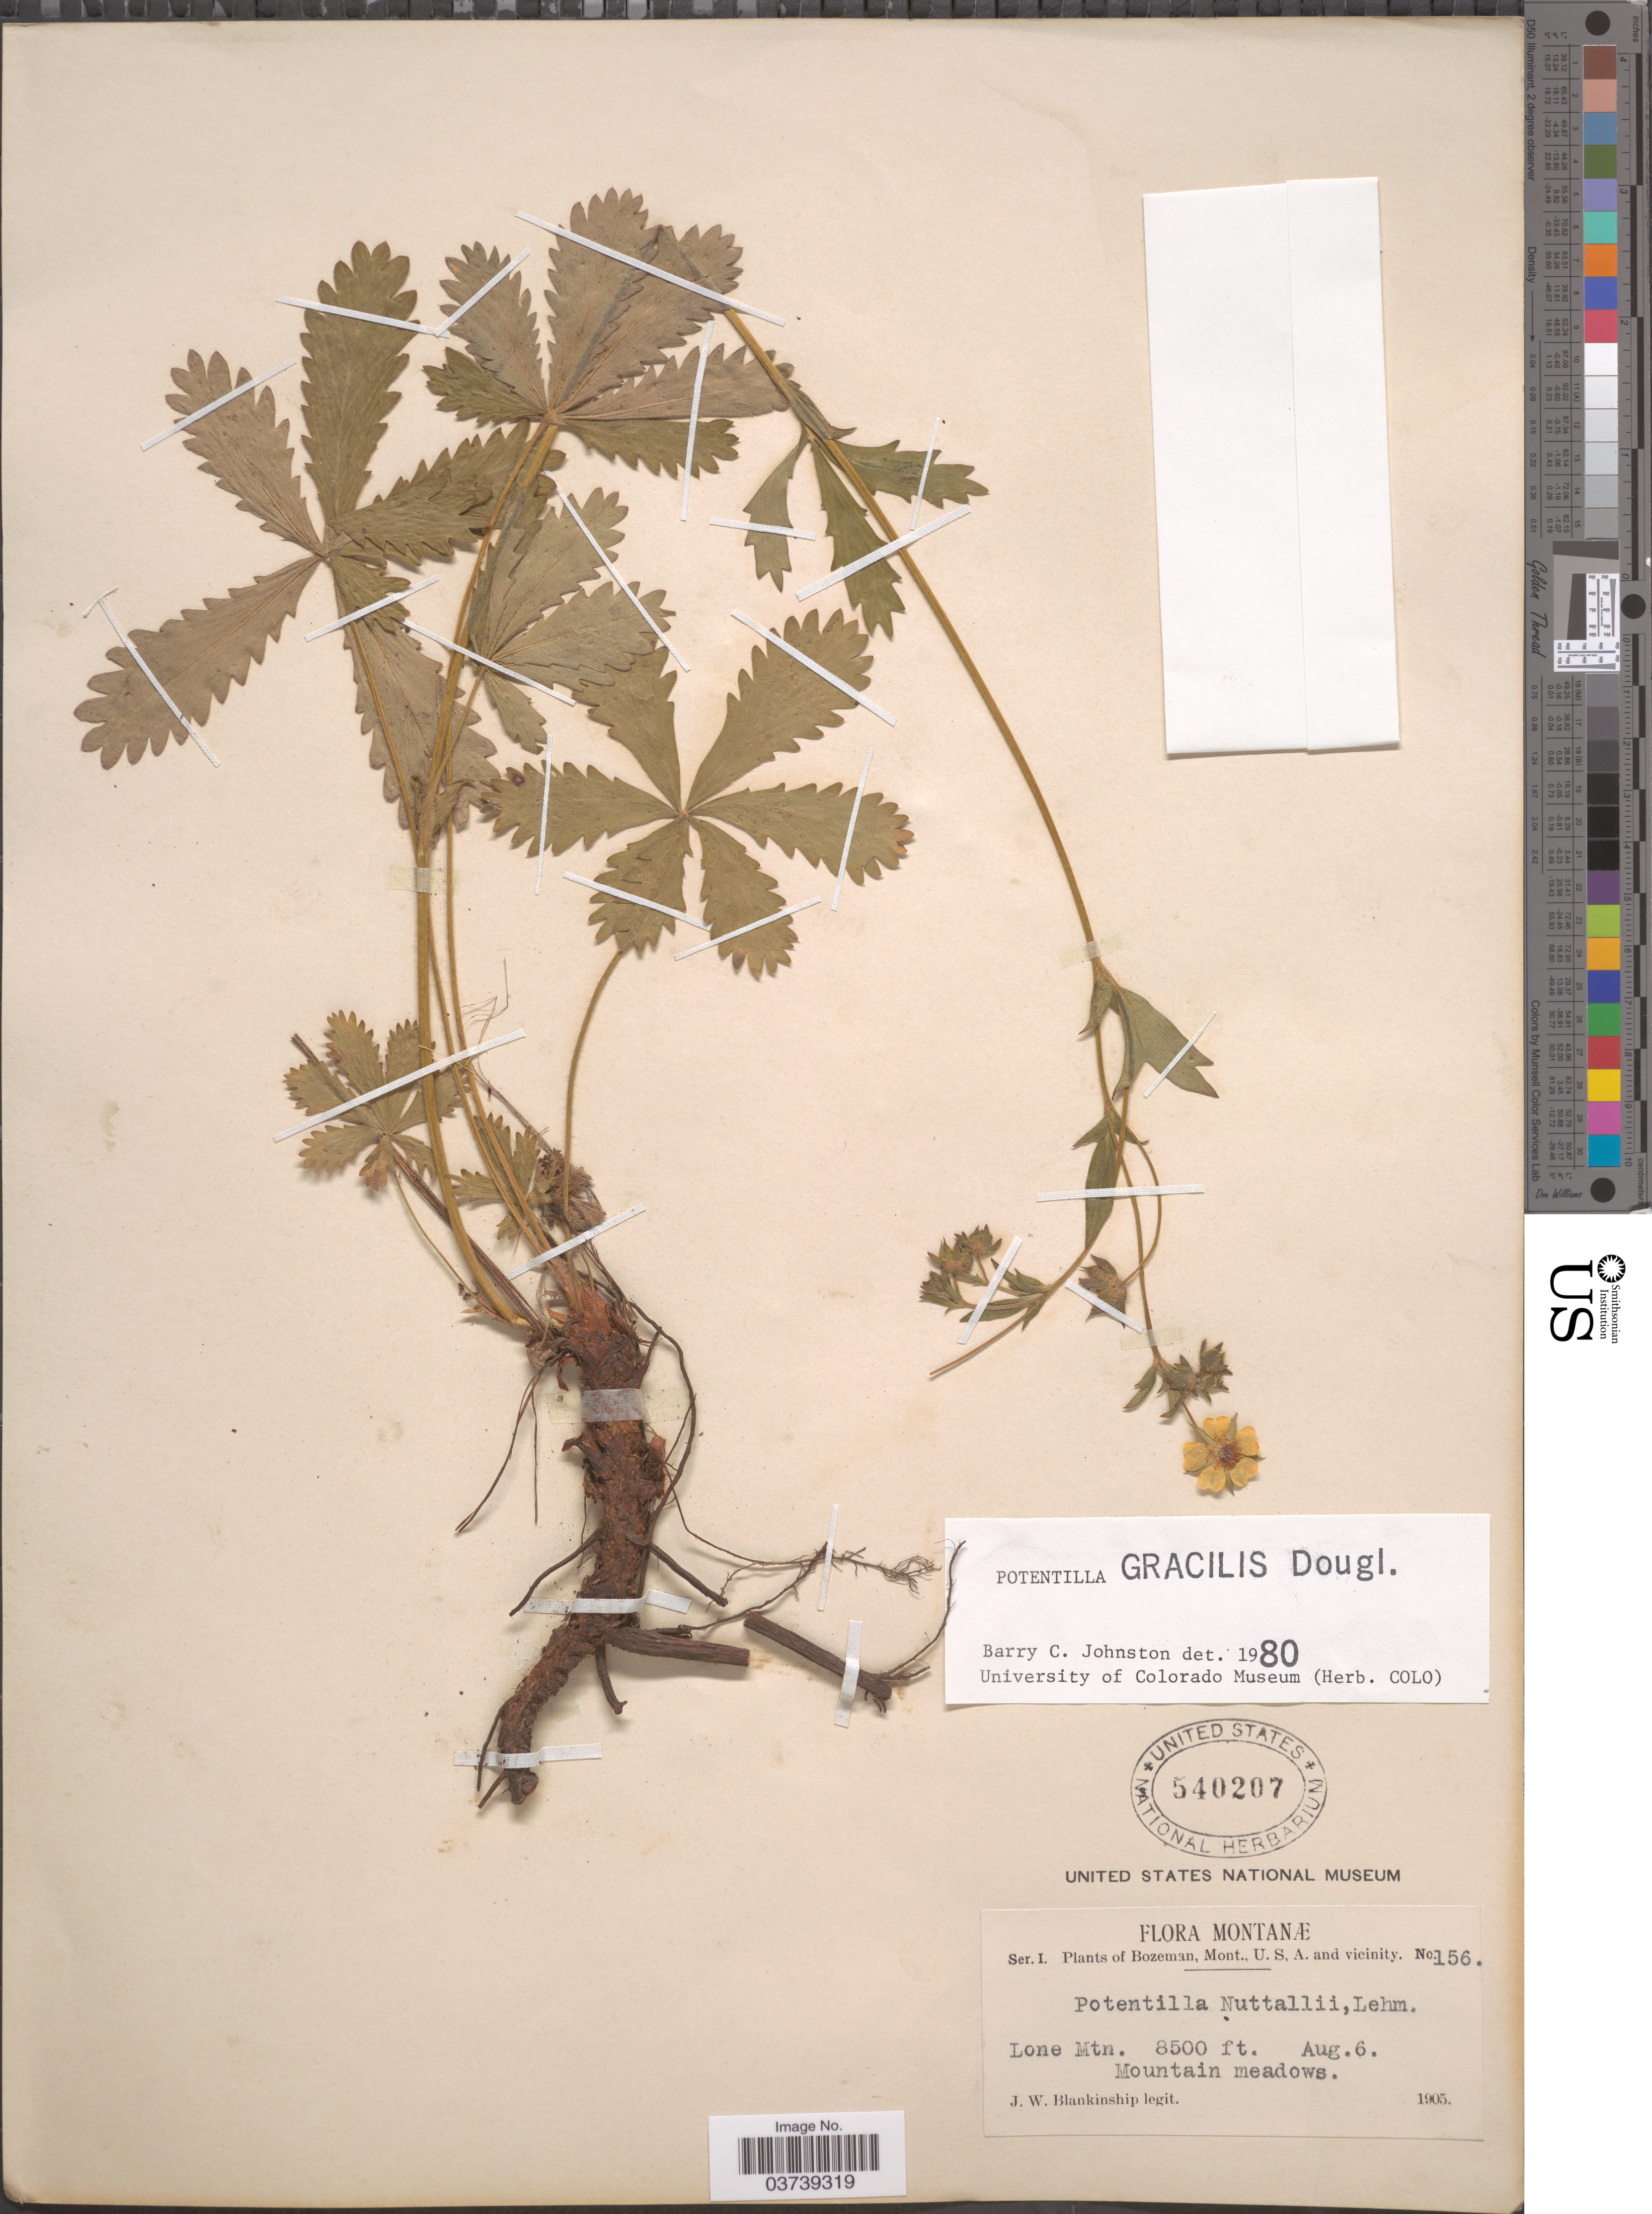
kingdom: Plantae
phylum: Tracheophyta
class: Magnoliopsida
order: Rosales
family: Rosaceae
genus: Potentilla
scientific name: Potentilla gracilis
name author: Douglas ex Hook.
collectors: J. W. Blankinship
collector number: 156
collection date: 1905-08-06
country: United States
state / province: Montana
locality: Bozeman, Mont., U.S.A. and vicinity. Lone Mtn.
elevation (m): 2591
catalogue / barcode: US 540207